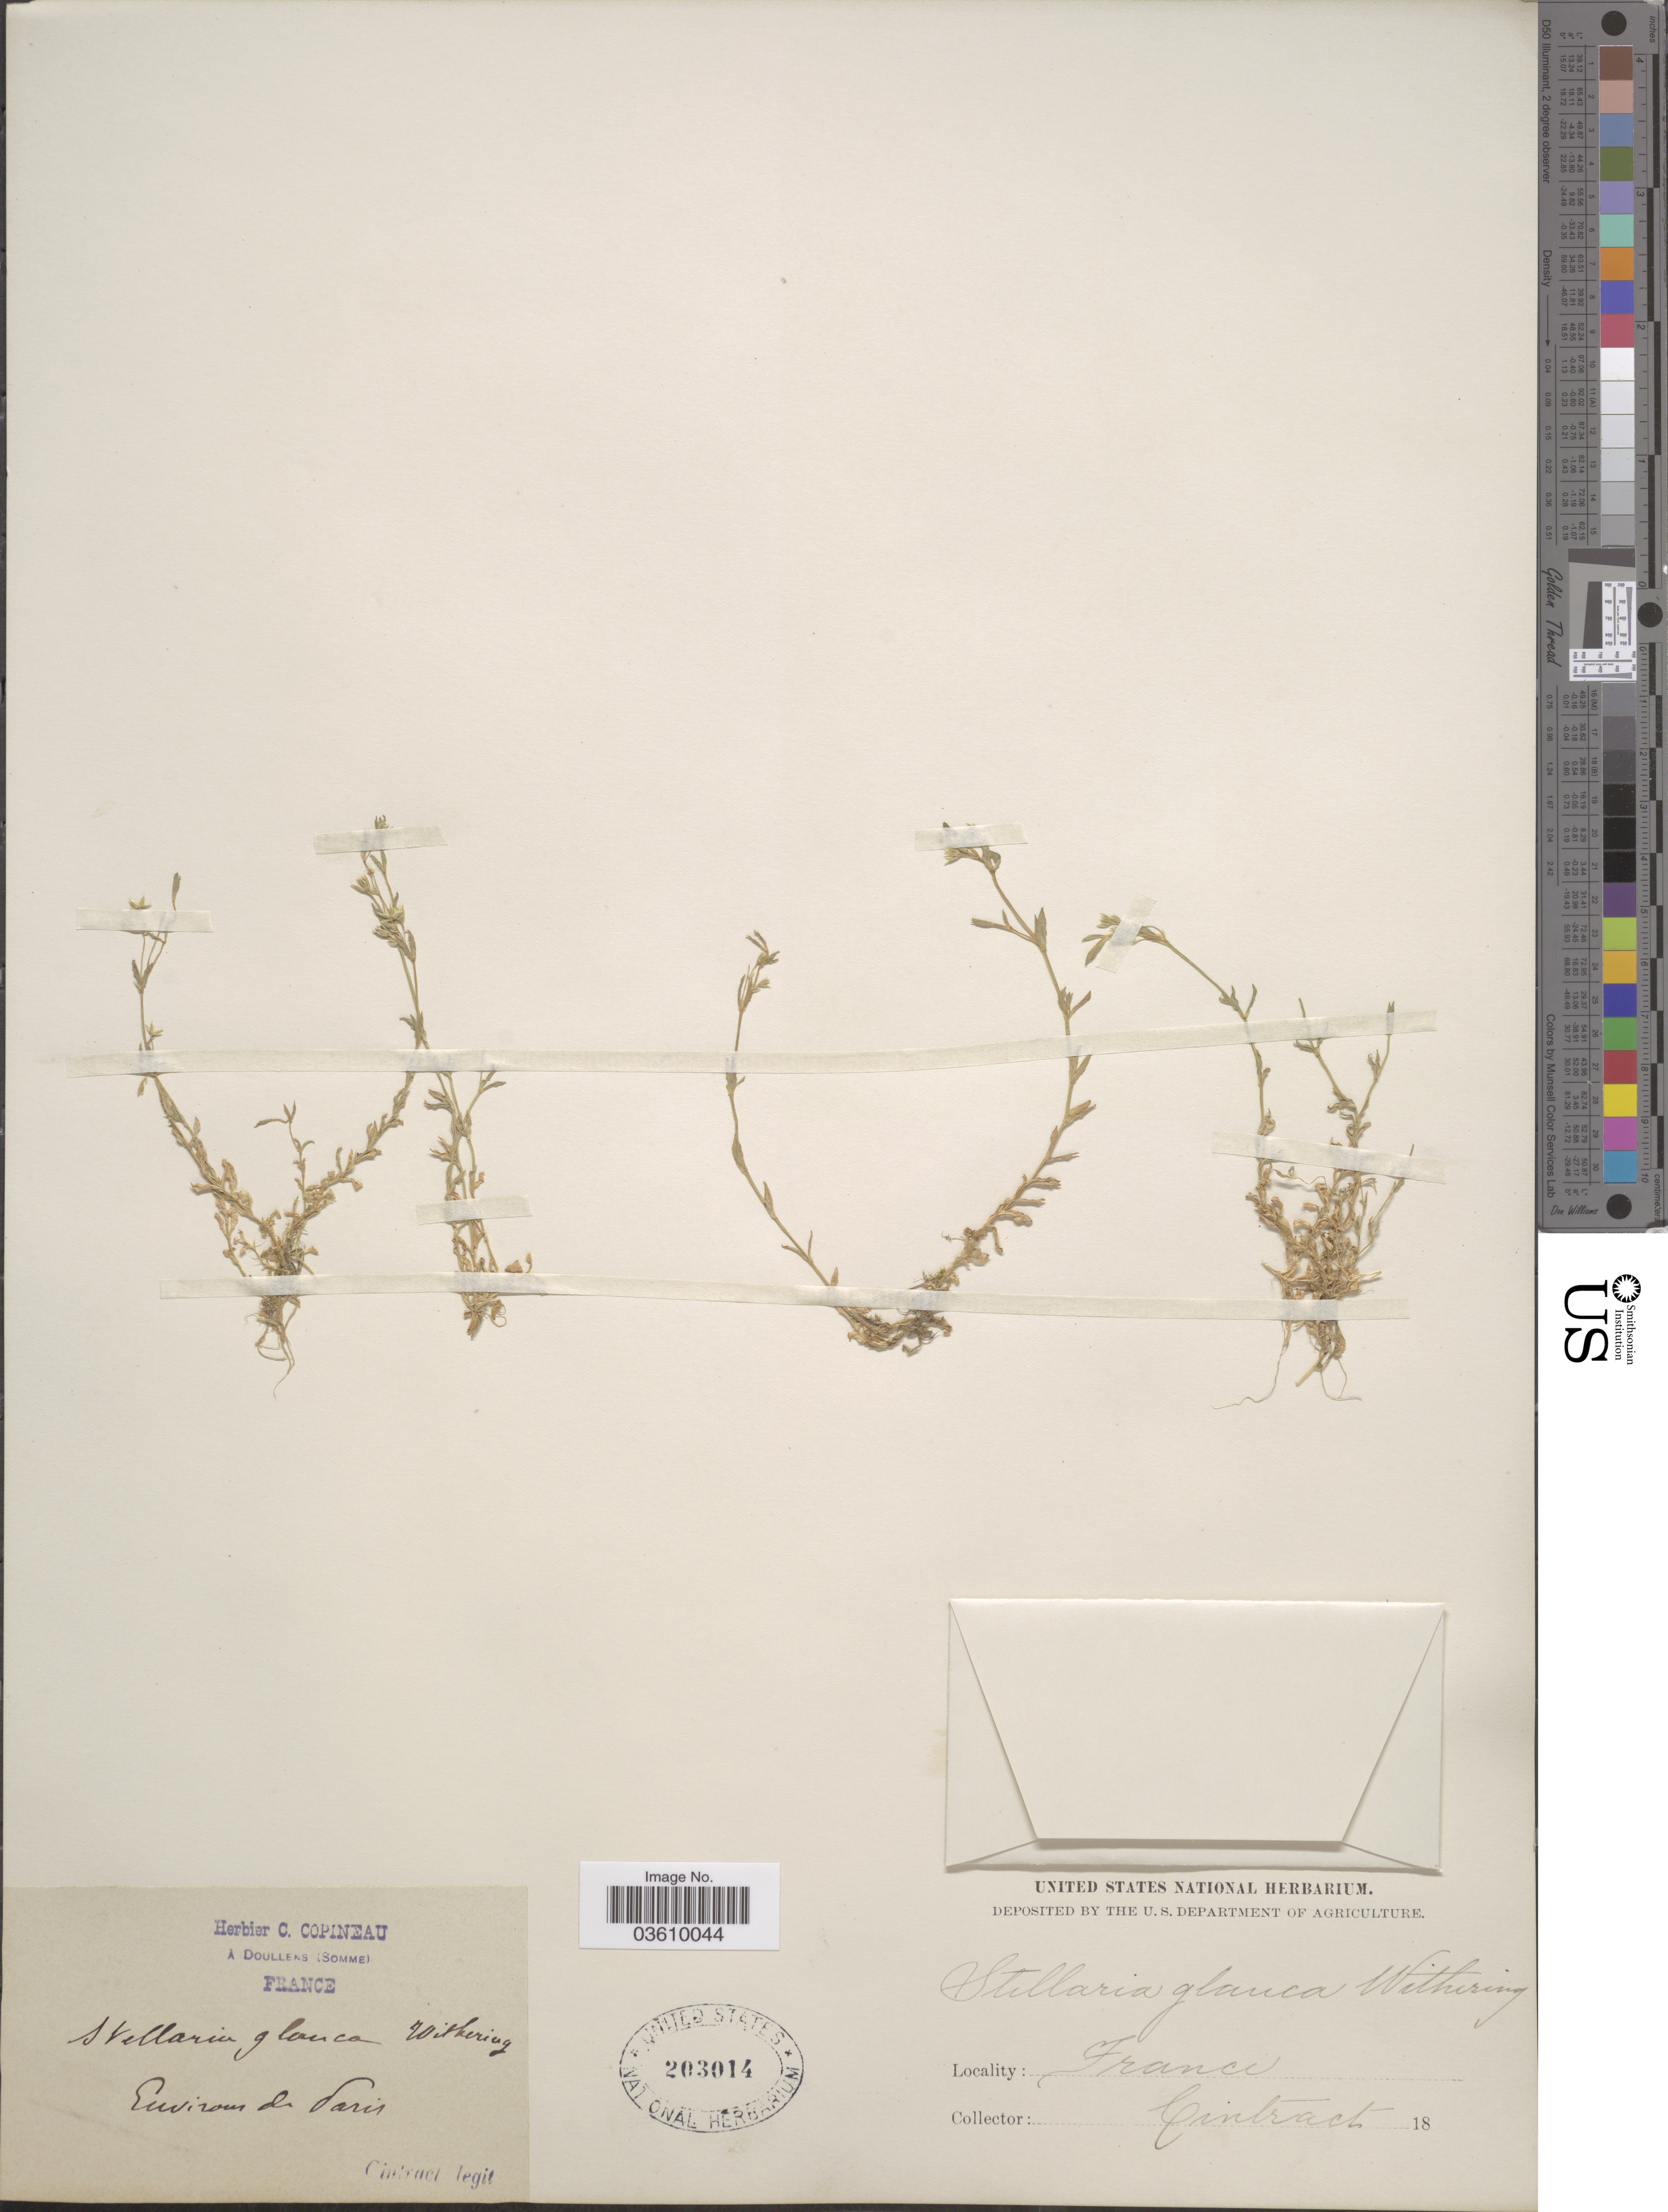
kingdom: Plantae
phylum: Tracheophyta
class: Magnoliopsida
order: Caryophyllales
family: Caryophyllaceae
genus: Stellaria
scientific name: Stellaria glauca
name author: With.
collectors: Cintract, --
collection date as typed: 18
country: France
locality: Environs du Paris.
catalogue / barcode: US 203014